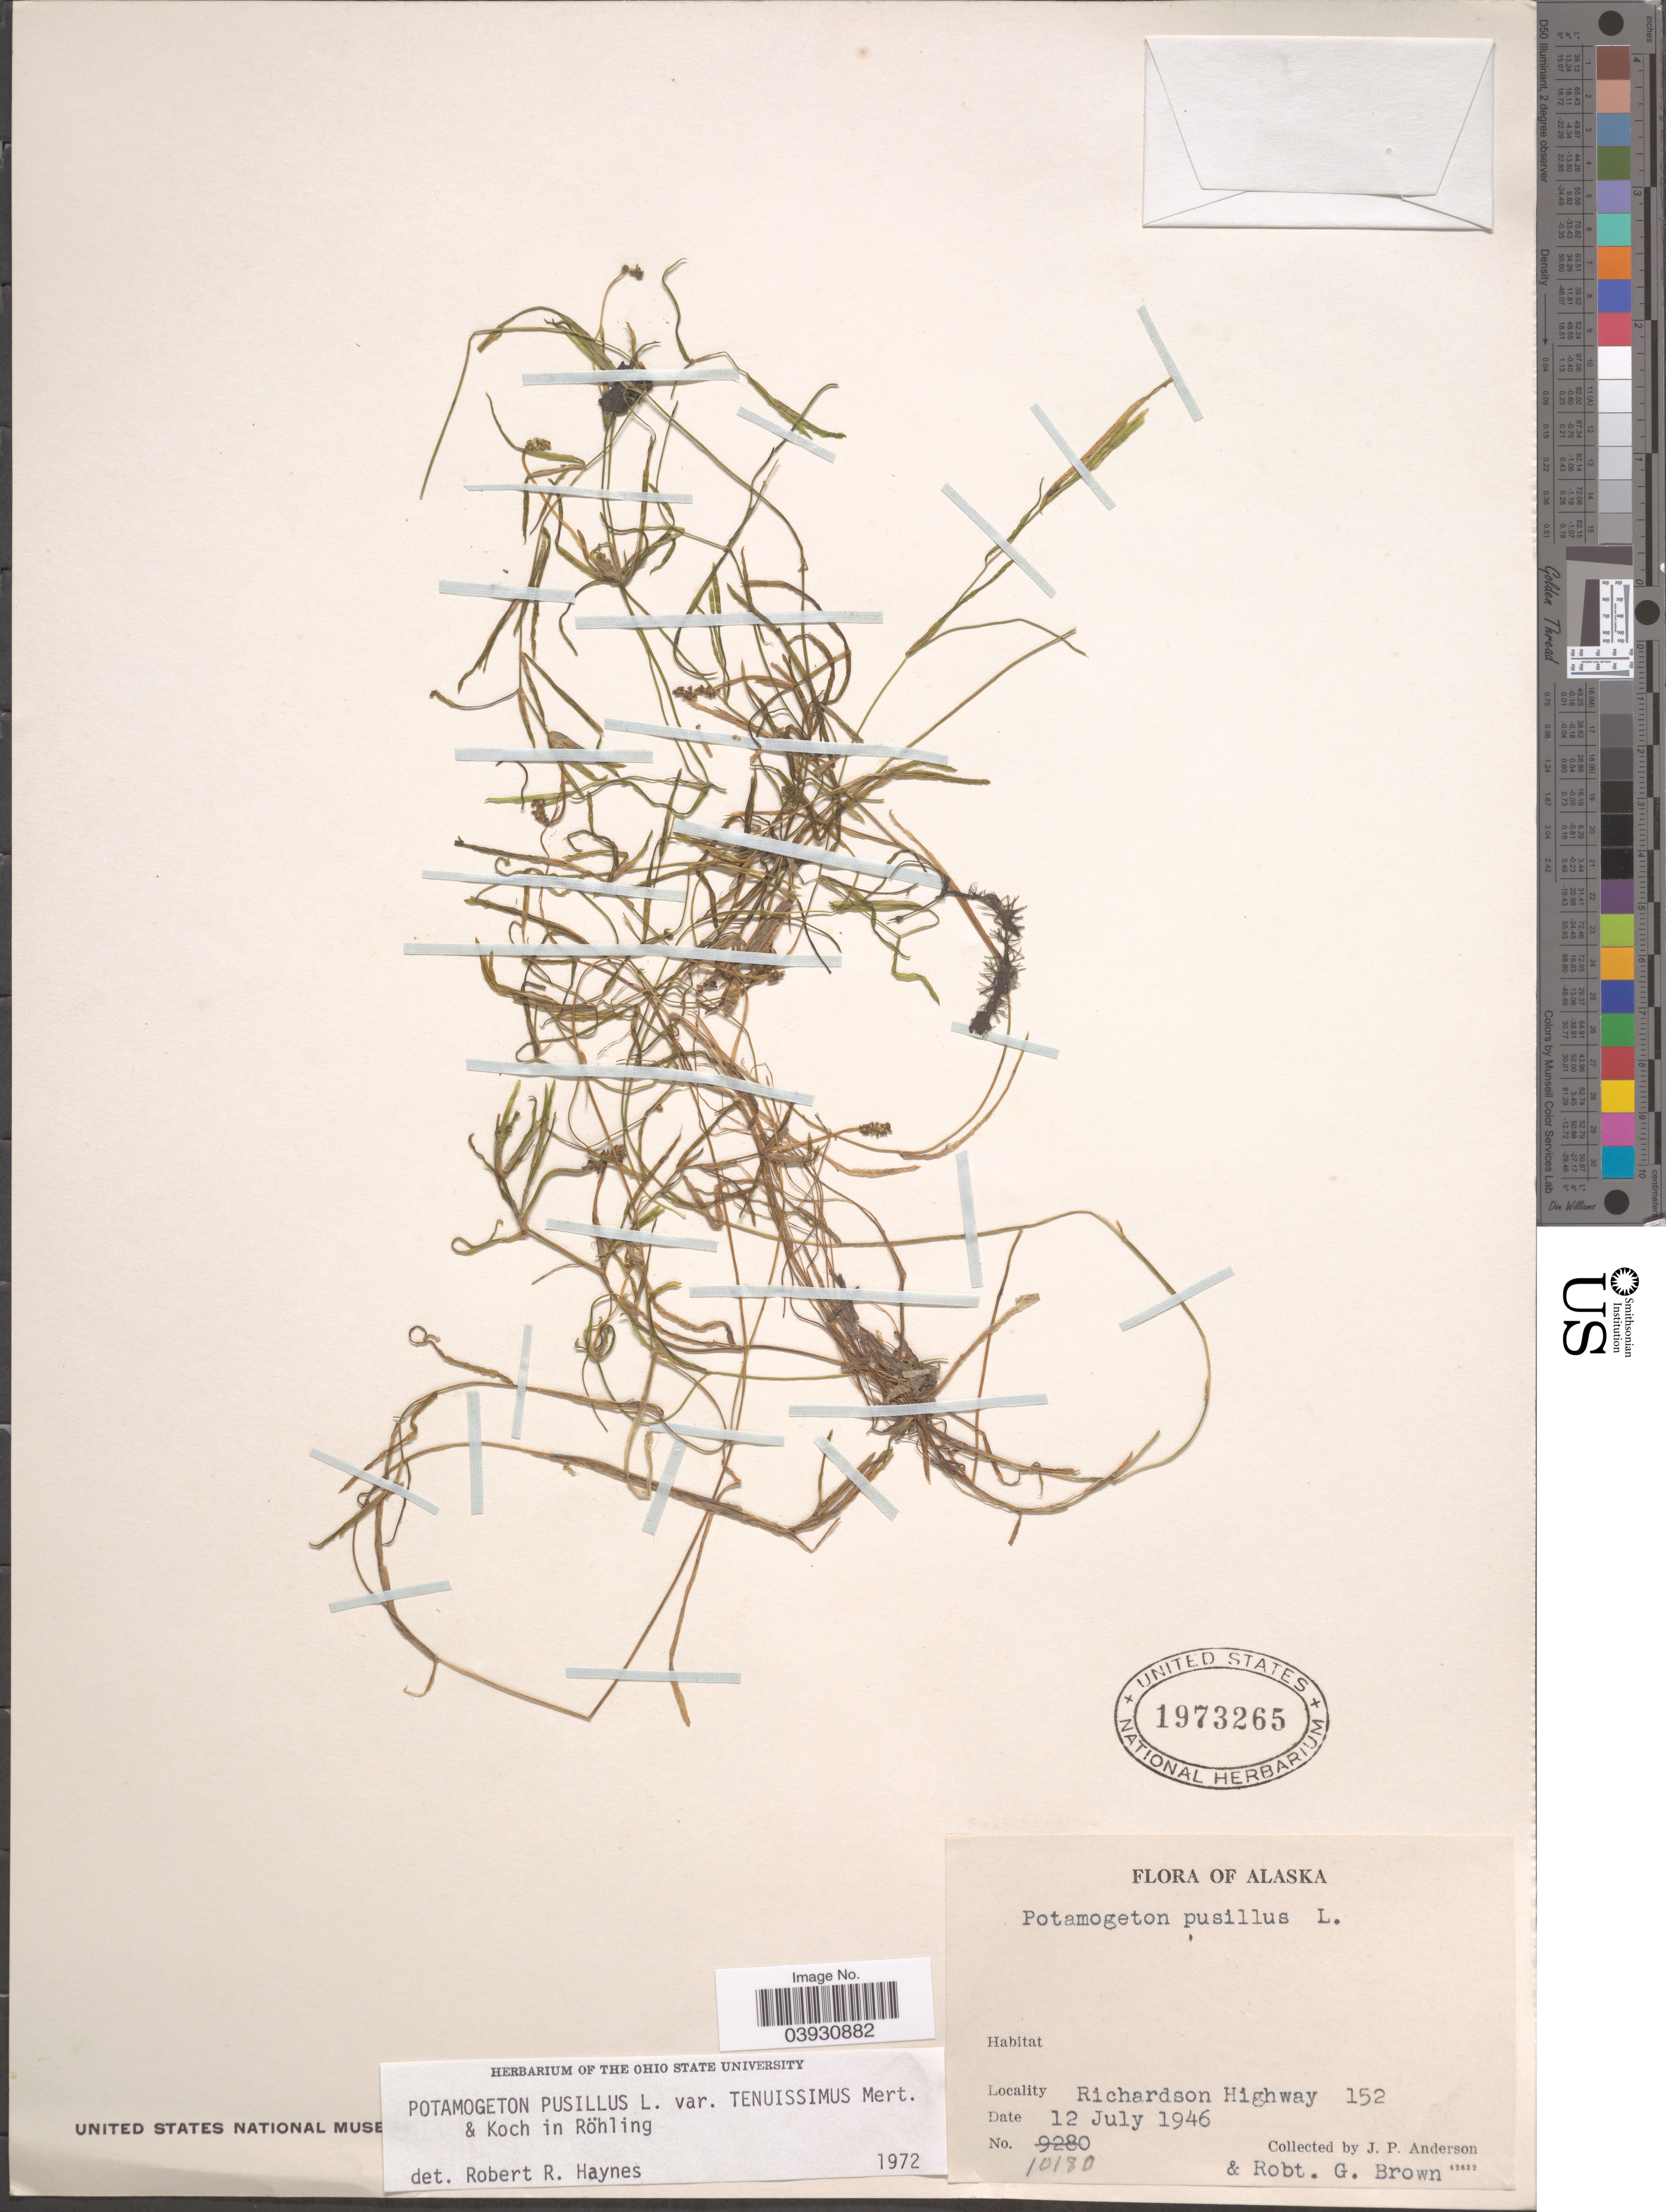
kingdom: Plantae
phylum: Tracheophyta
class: Liliopsida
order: Alismatales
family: Potamogetonaceae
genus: Potamogeton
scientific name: Potamogeton pusillus subsp. tenuissimus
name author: Mert. & W.D.J. Koch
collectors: J. P. Anderson & R. G. Brown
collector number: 10180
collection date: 1946-07-12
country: United States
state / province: Alaska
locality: Richardson Highway 152.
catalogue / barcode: US 1973265